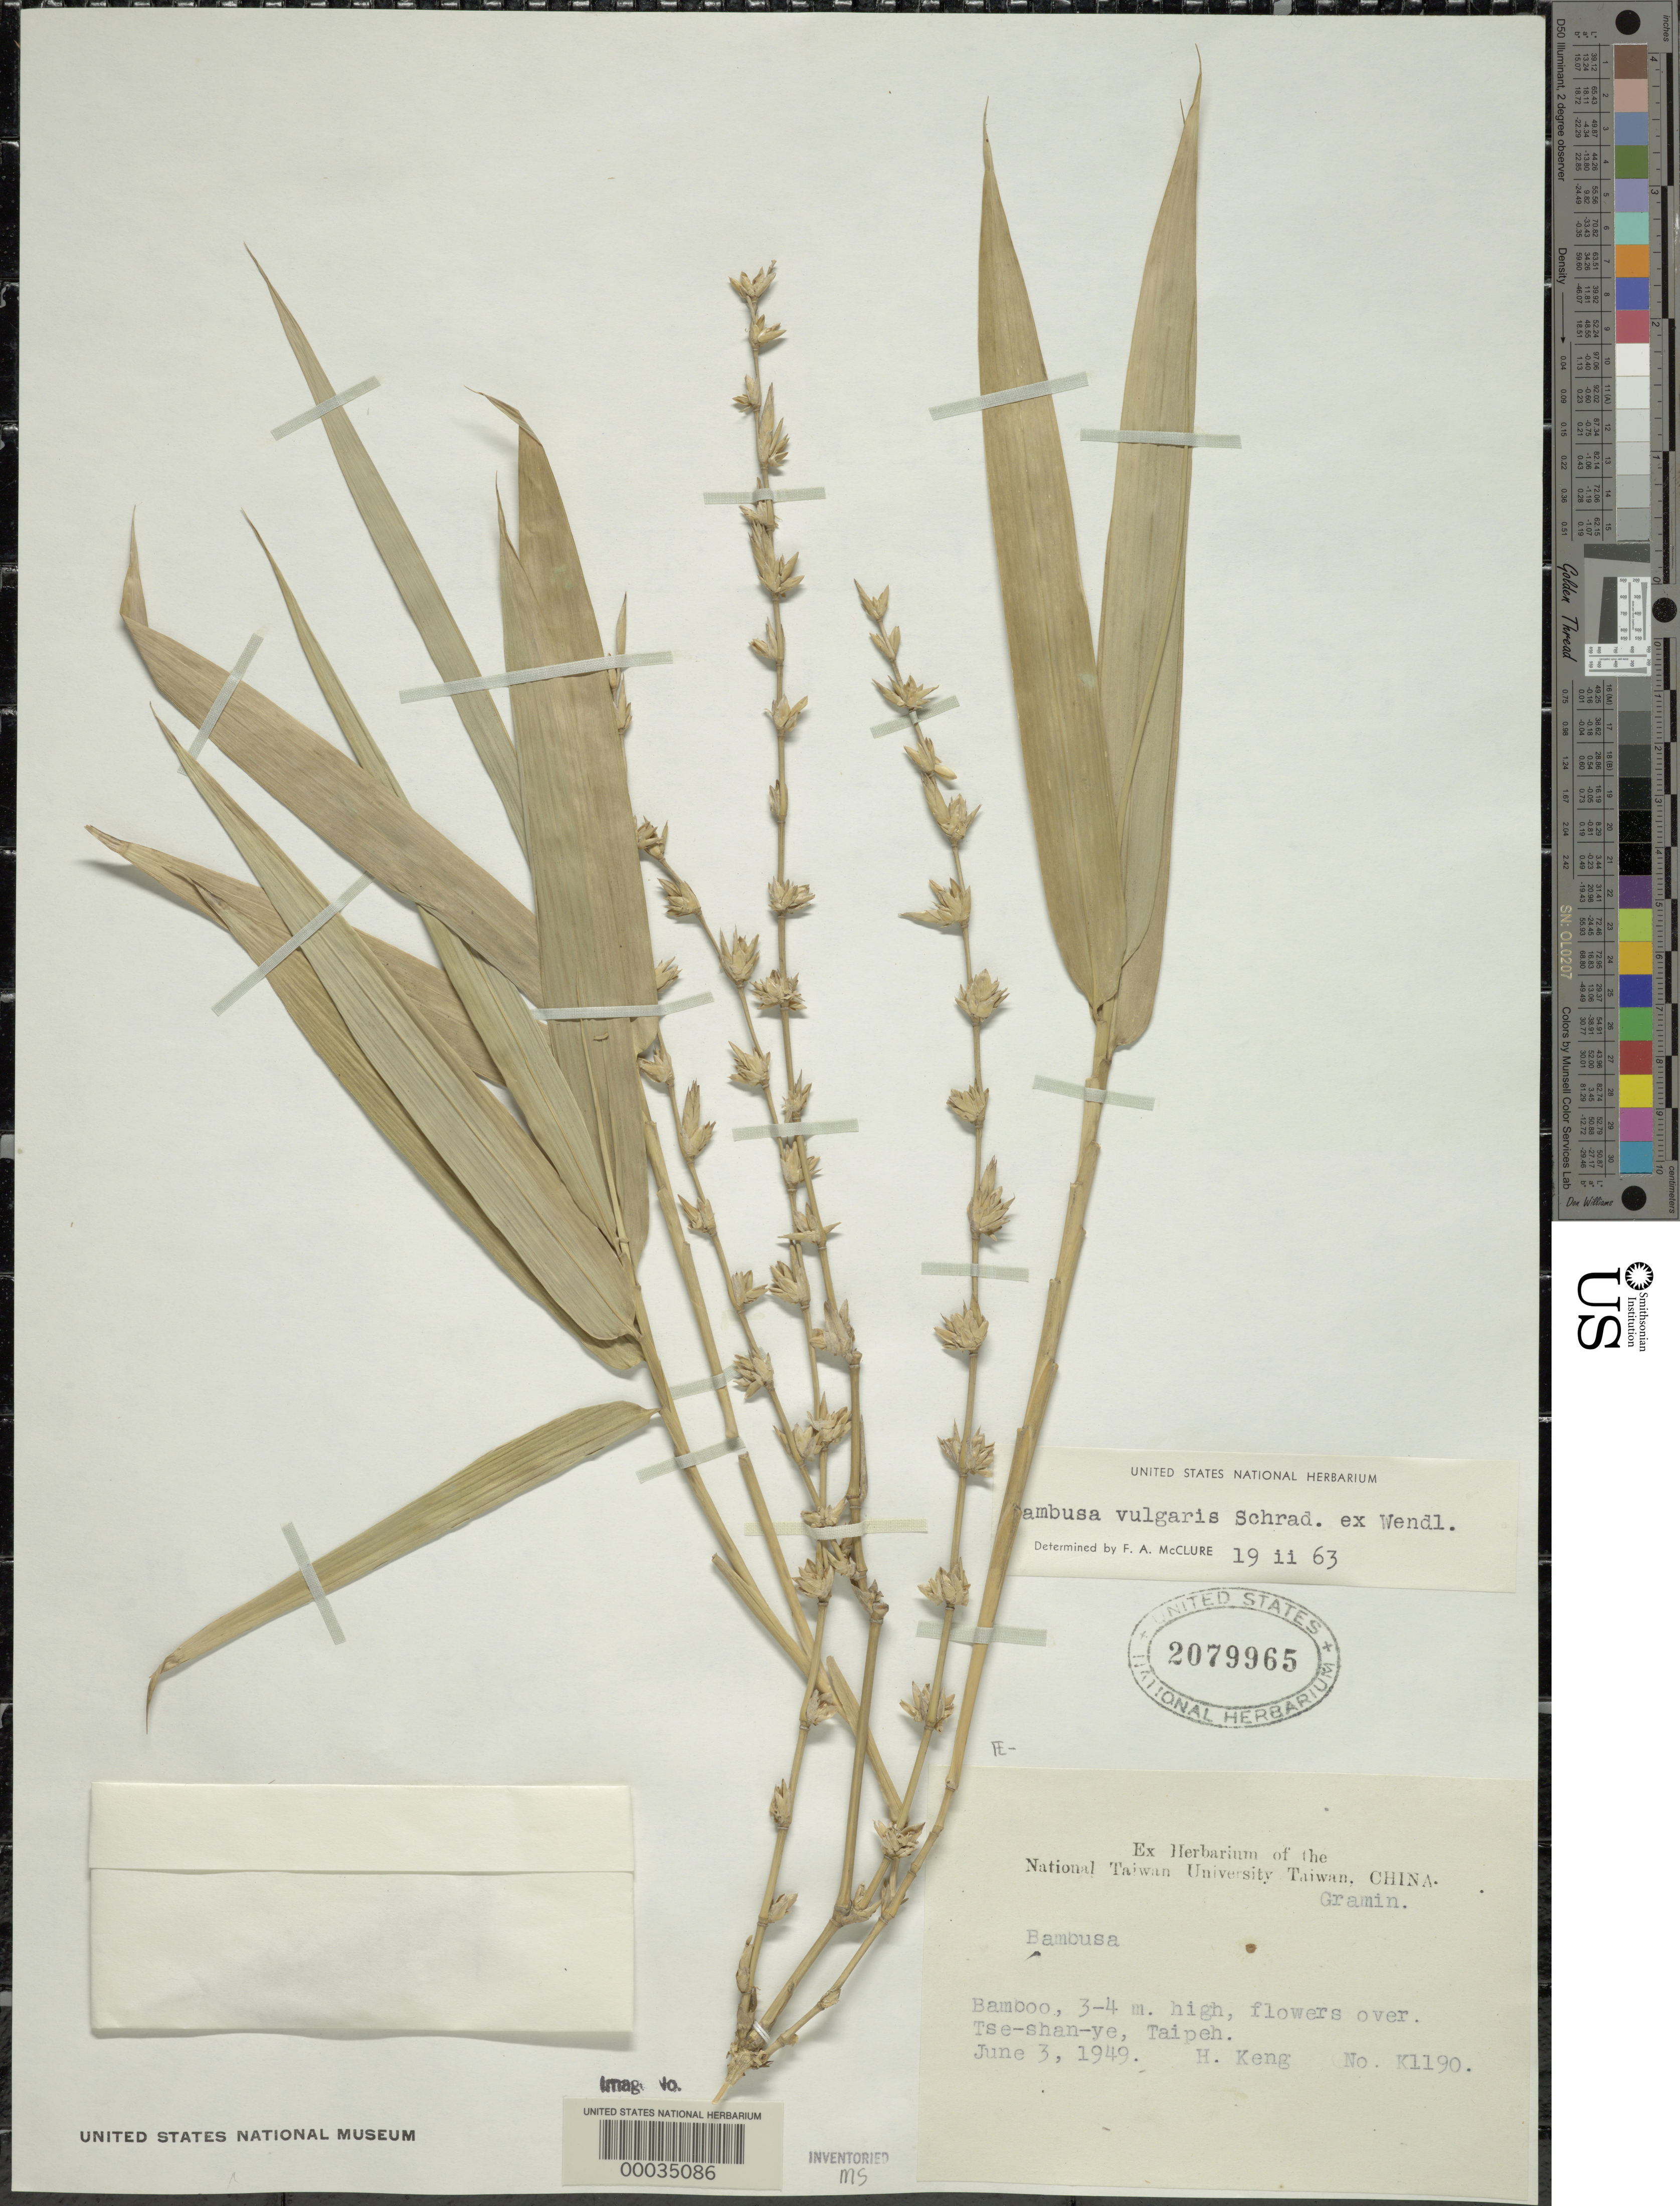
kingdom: Plantae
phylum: Tracheophyta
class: Liliopsida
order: Poales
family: Poaceae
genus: Bambusa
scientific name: Bambusa vulgaris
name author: Schrad. ex J.C. Wendl.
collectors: H. Keng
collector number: K-1190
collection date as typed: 03 Jun 1949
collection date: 1949-06-03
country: China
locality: Tse-shan-ye, taipeh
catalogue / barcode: US 2079965